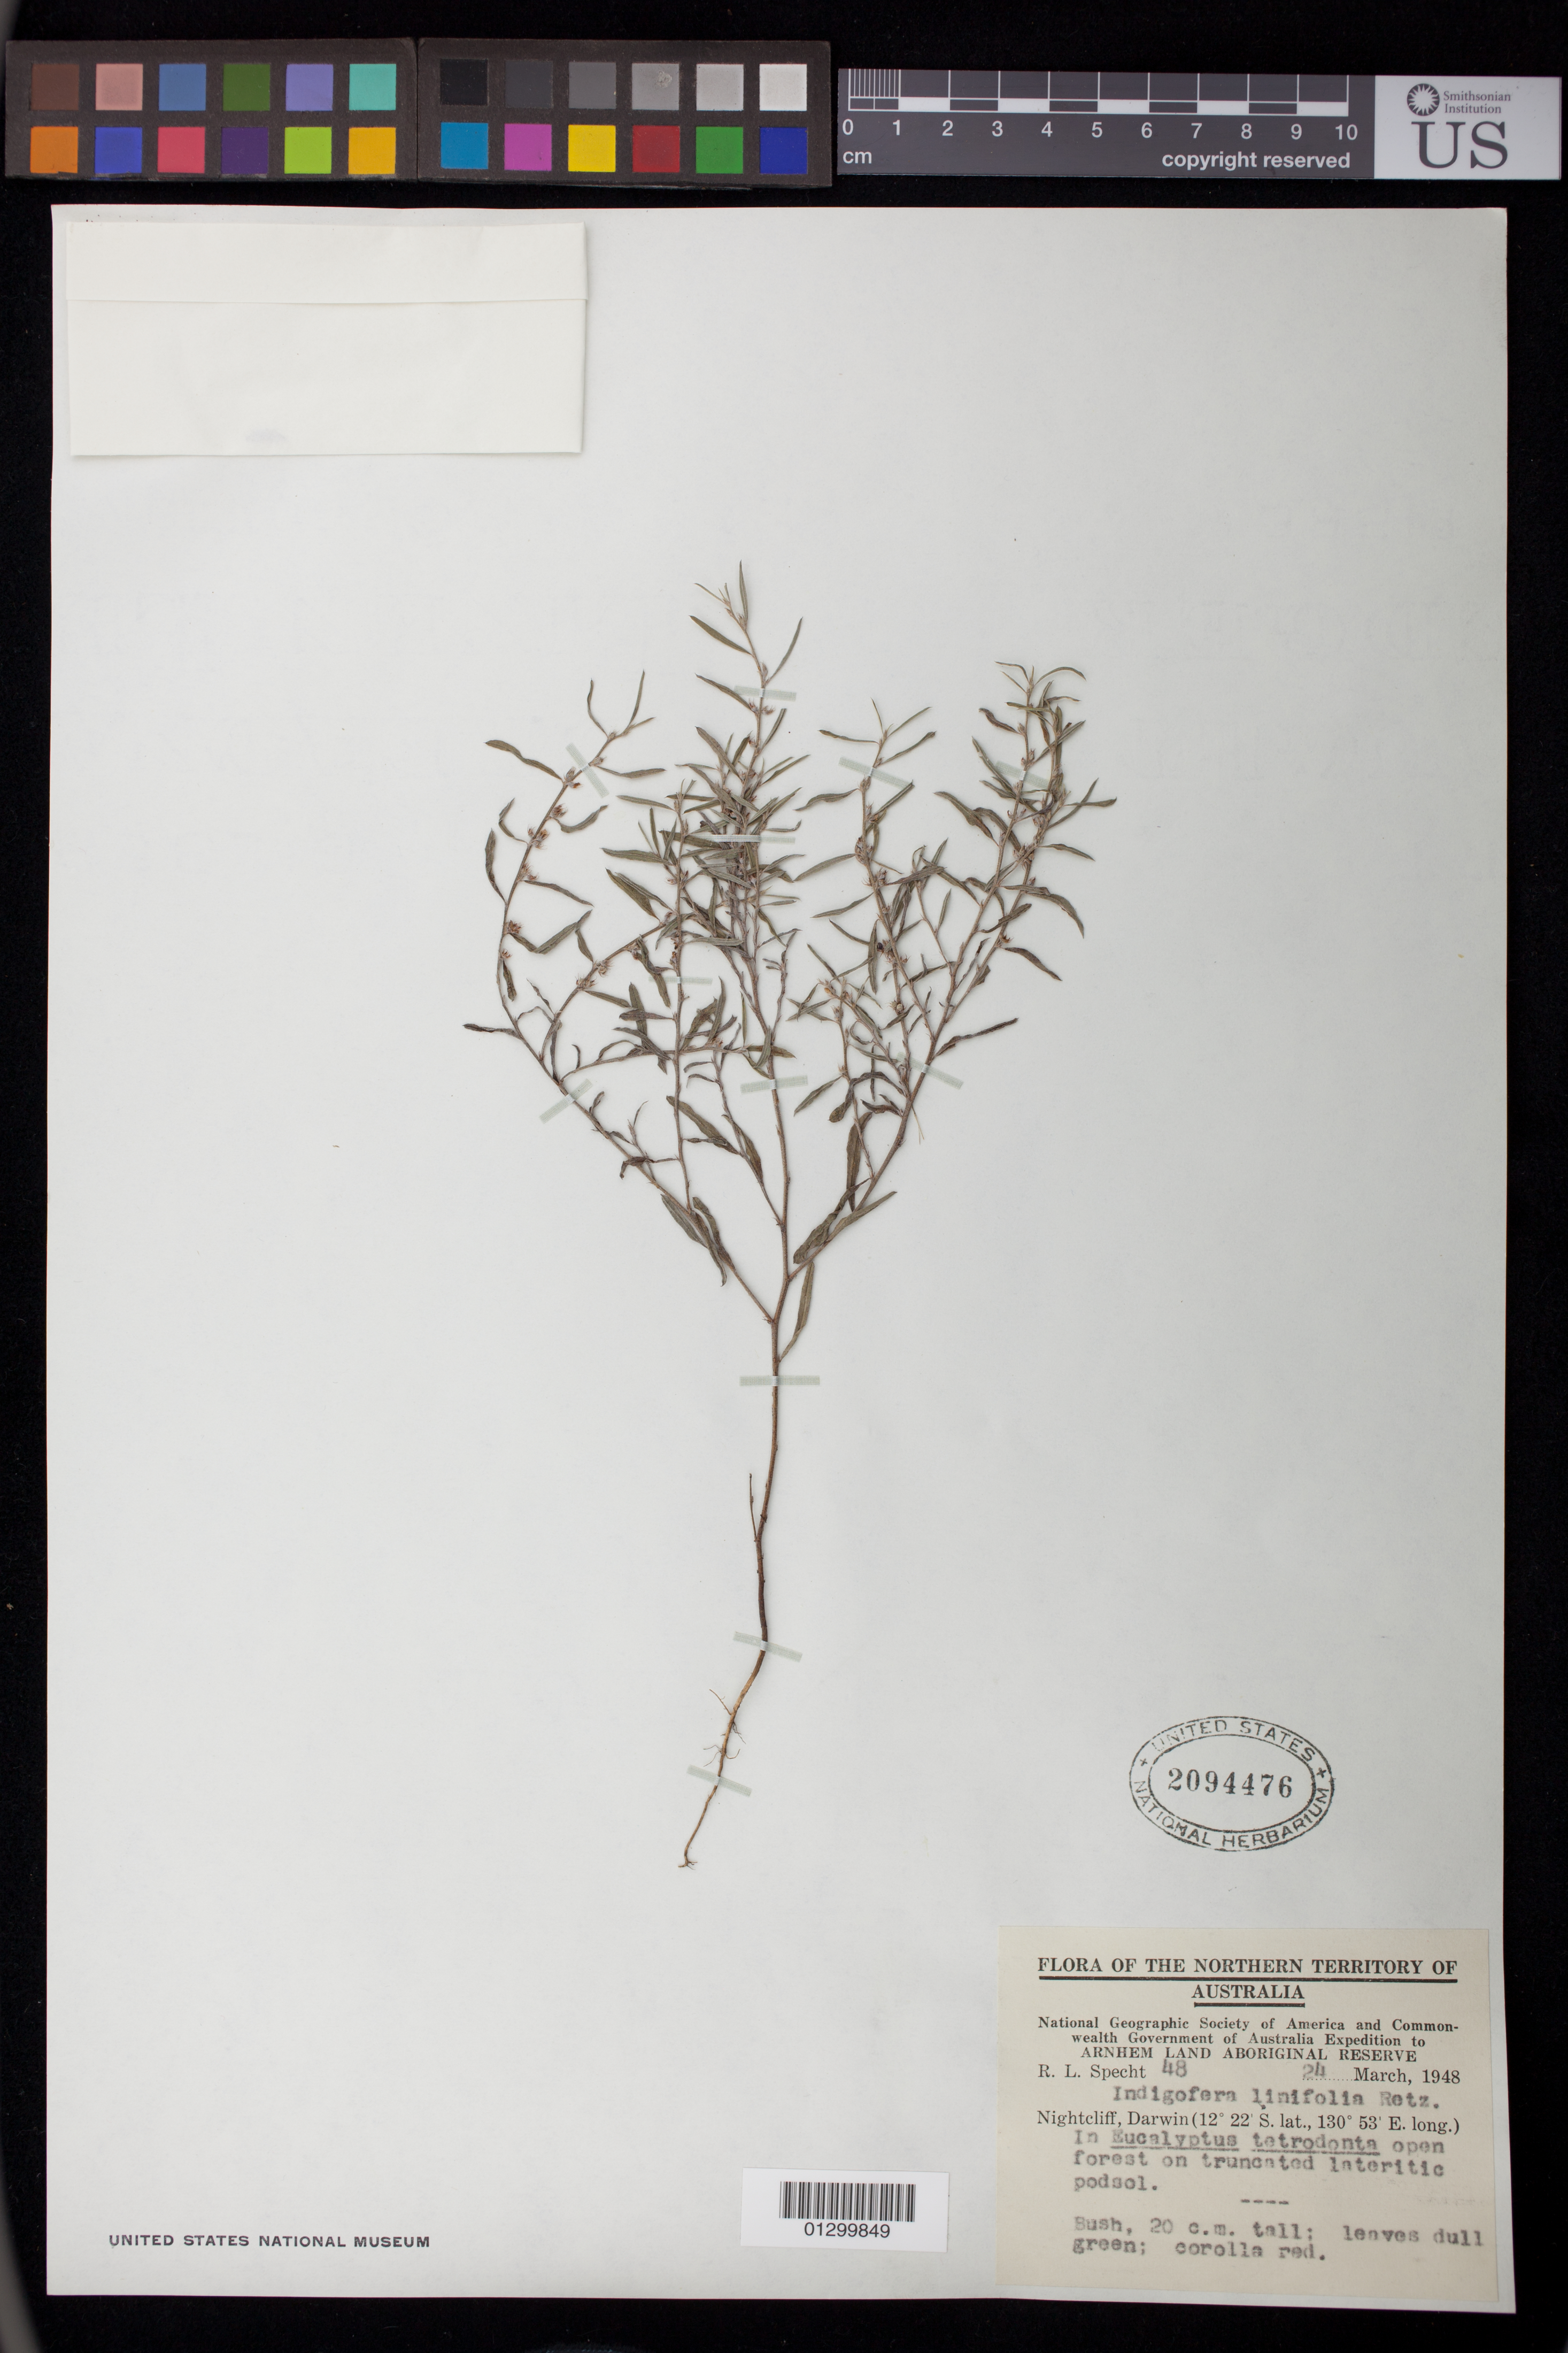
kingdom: Plantae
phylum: Tracheophyta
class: Magnoliopsida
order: Fabales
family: Fabaceae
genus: Indigofera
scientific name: Indigofera linifolia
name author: Retz.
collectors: R. L. Specht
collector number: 48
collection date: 1948-03-24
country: Australia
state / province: Northern Territory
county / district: Darwin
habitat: In Eucalyptus tetrodonta open forest on truncated lateritic podsoil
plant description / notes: Bush; 20 cm. tall; leaves dull green; corollas red.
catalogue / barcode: US 2094476